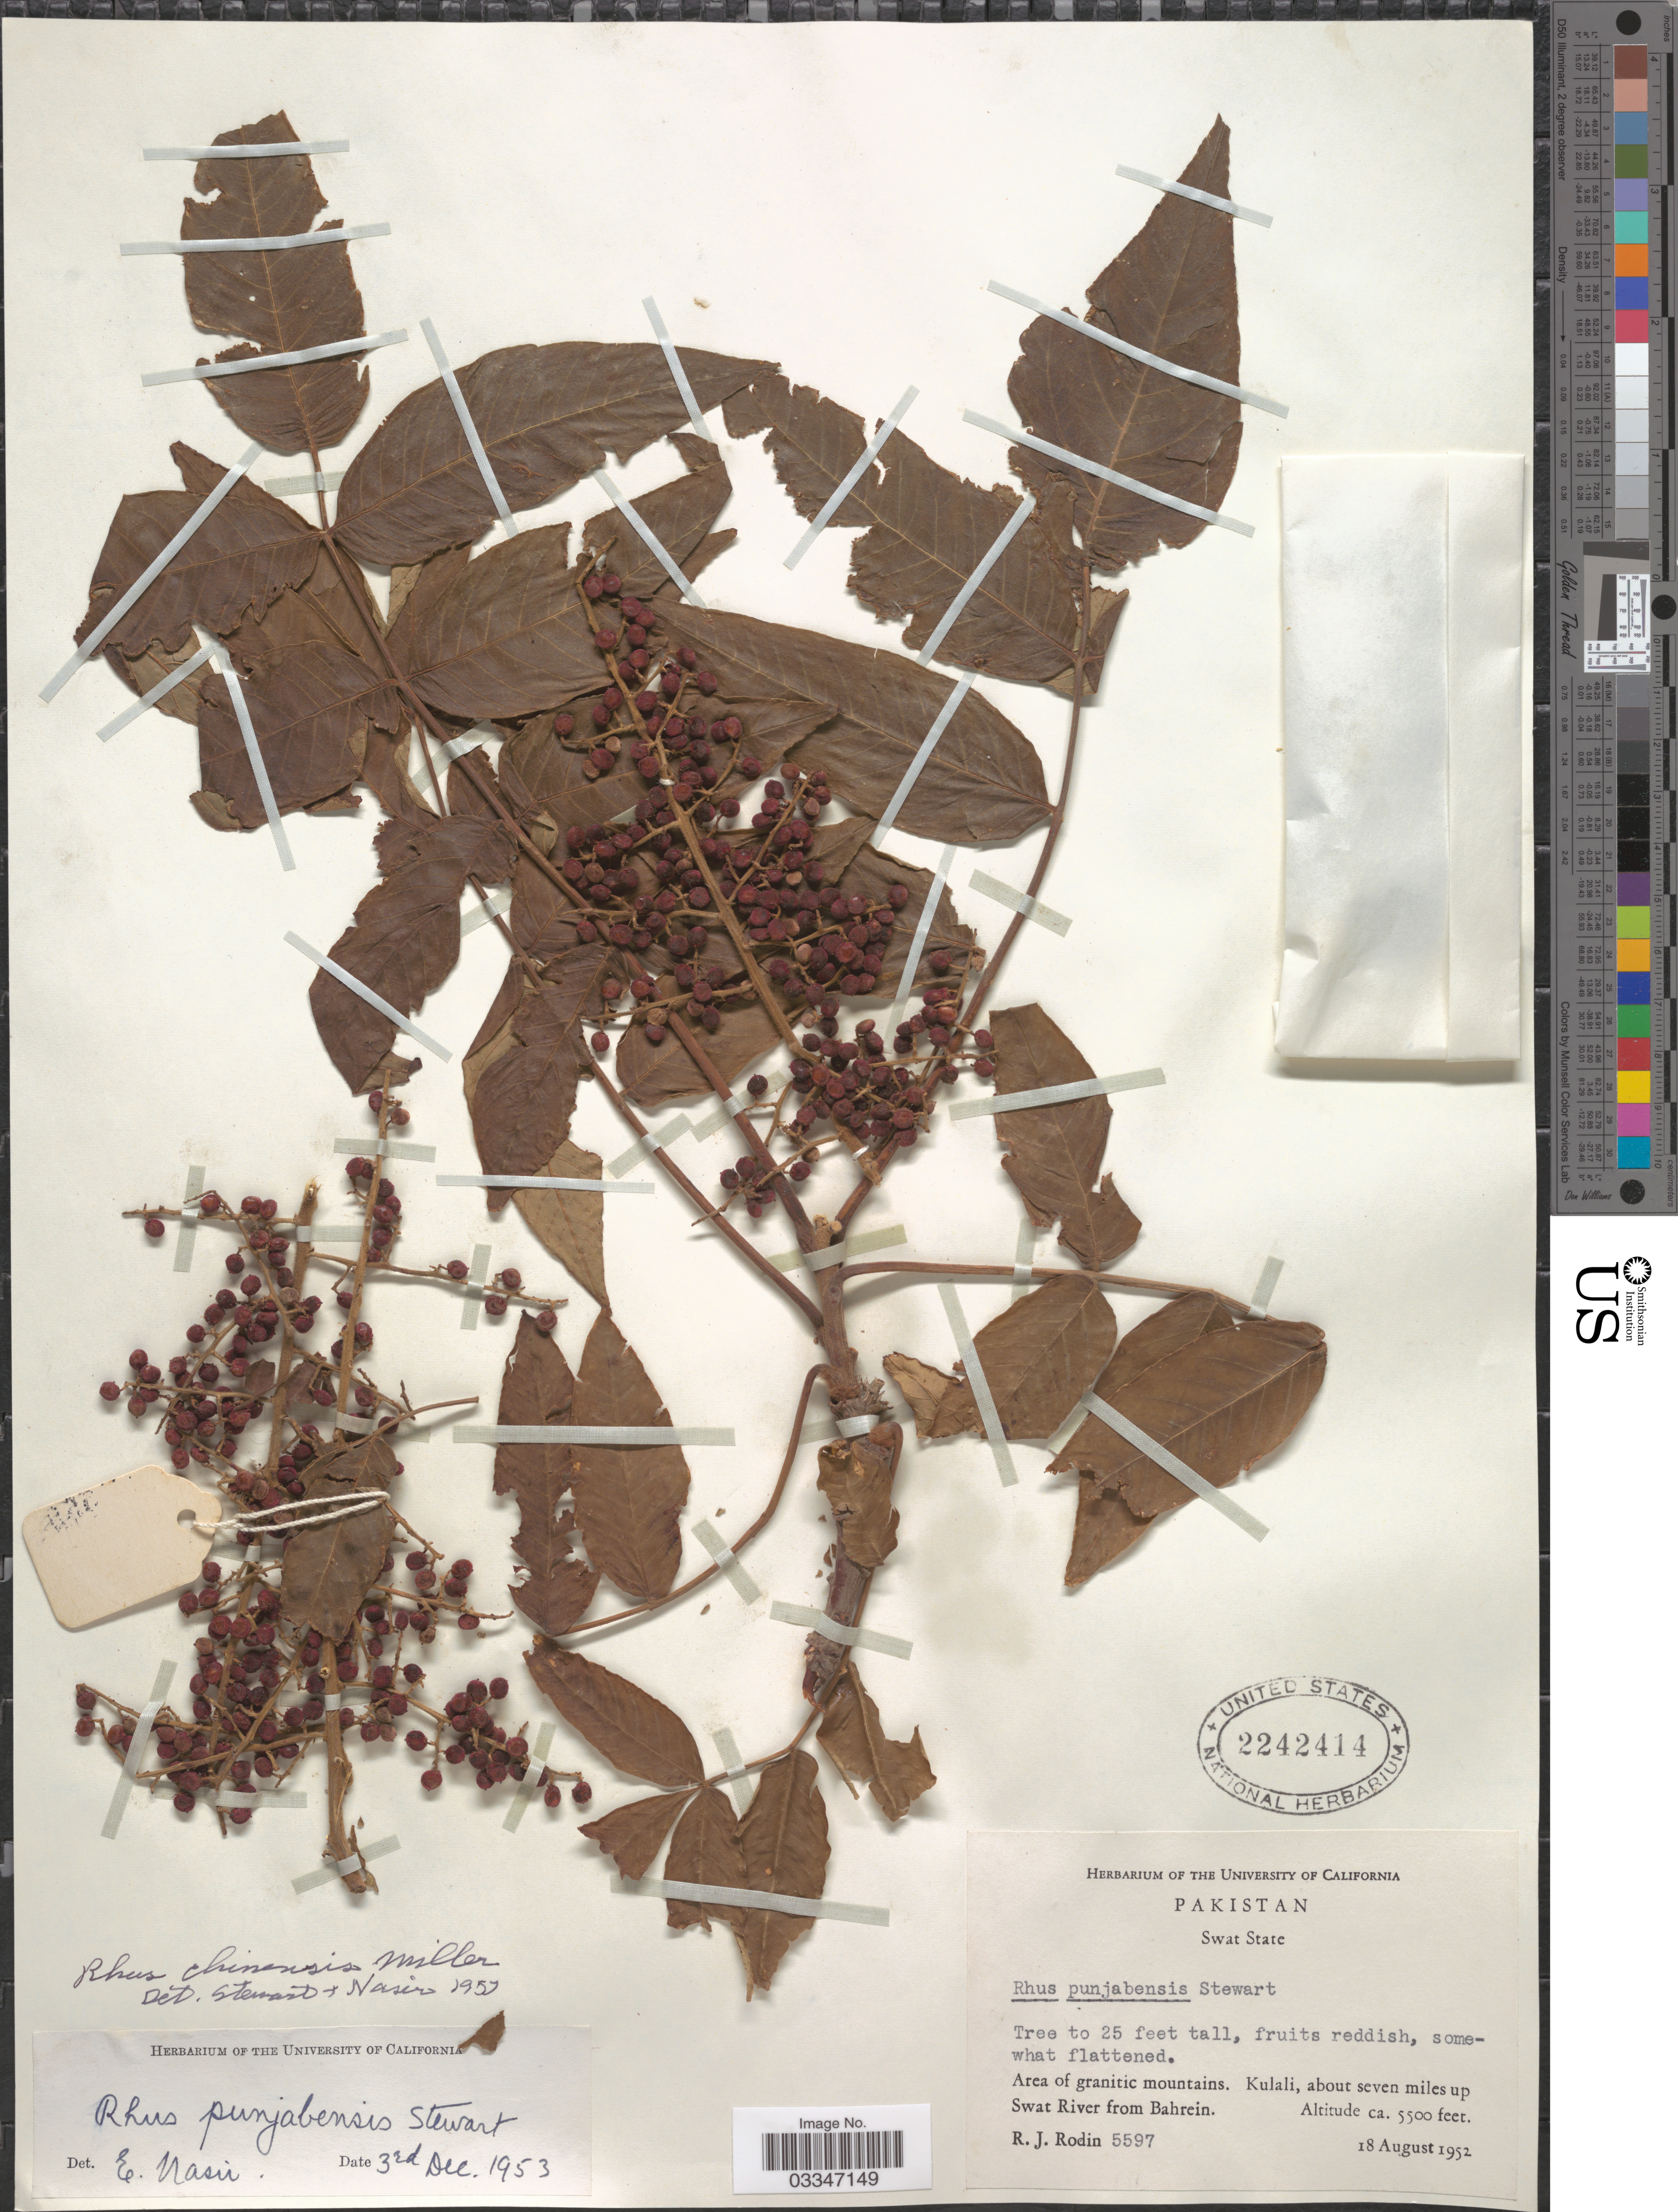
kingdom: Plantae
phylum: Tracheophyta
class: Magnoliopsida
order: Sapindales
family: Anacardiaceae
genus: Rhus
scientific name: Rhus punjabensis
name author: J. L. Stewart ex Brandis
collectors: R. J. Rodin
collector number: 5597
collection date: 1952-08-18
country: Pakistan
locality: Swat State. Area of granitic mountains. Kulali, about seven miles up Swat River from Bahrein.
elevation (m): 1676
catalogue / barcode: US 2242414